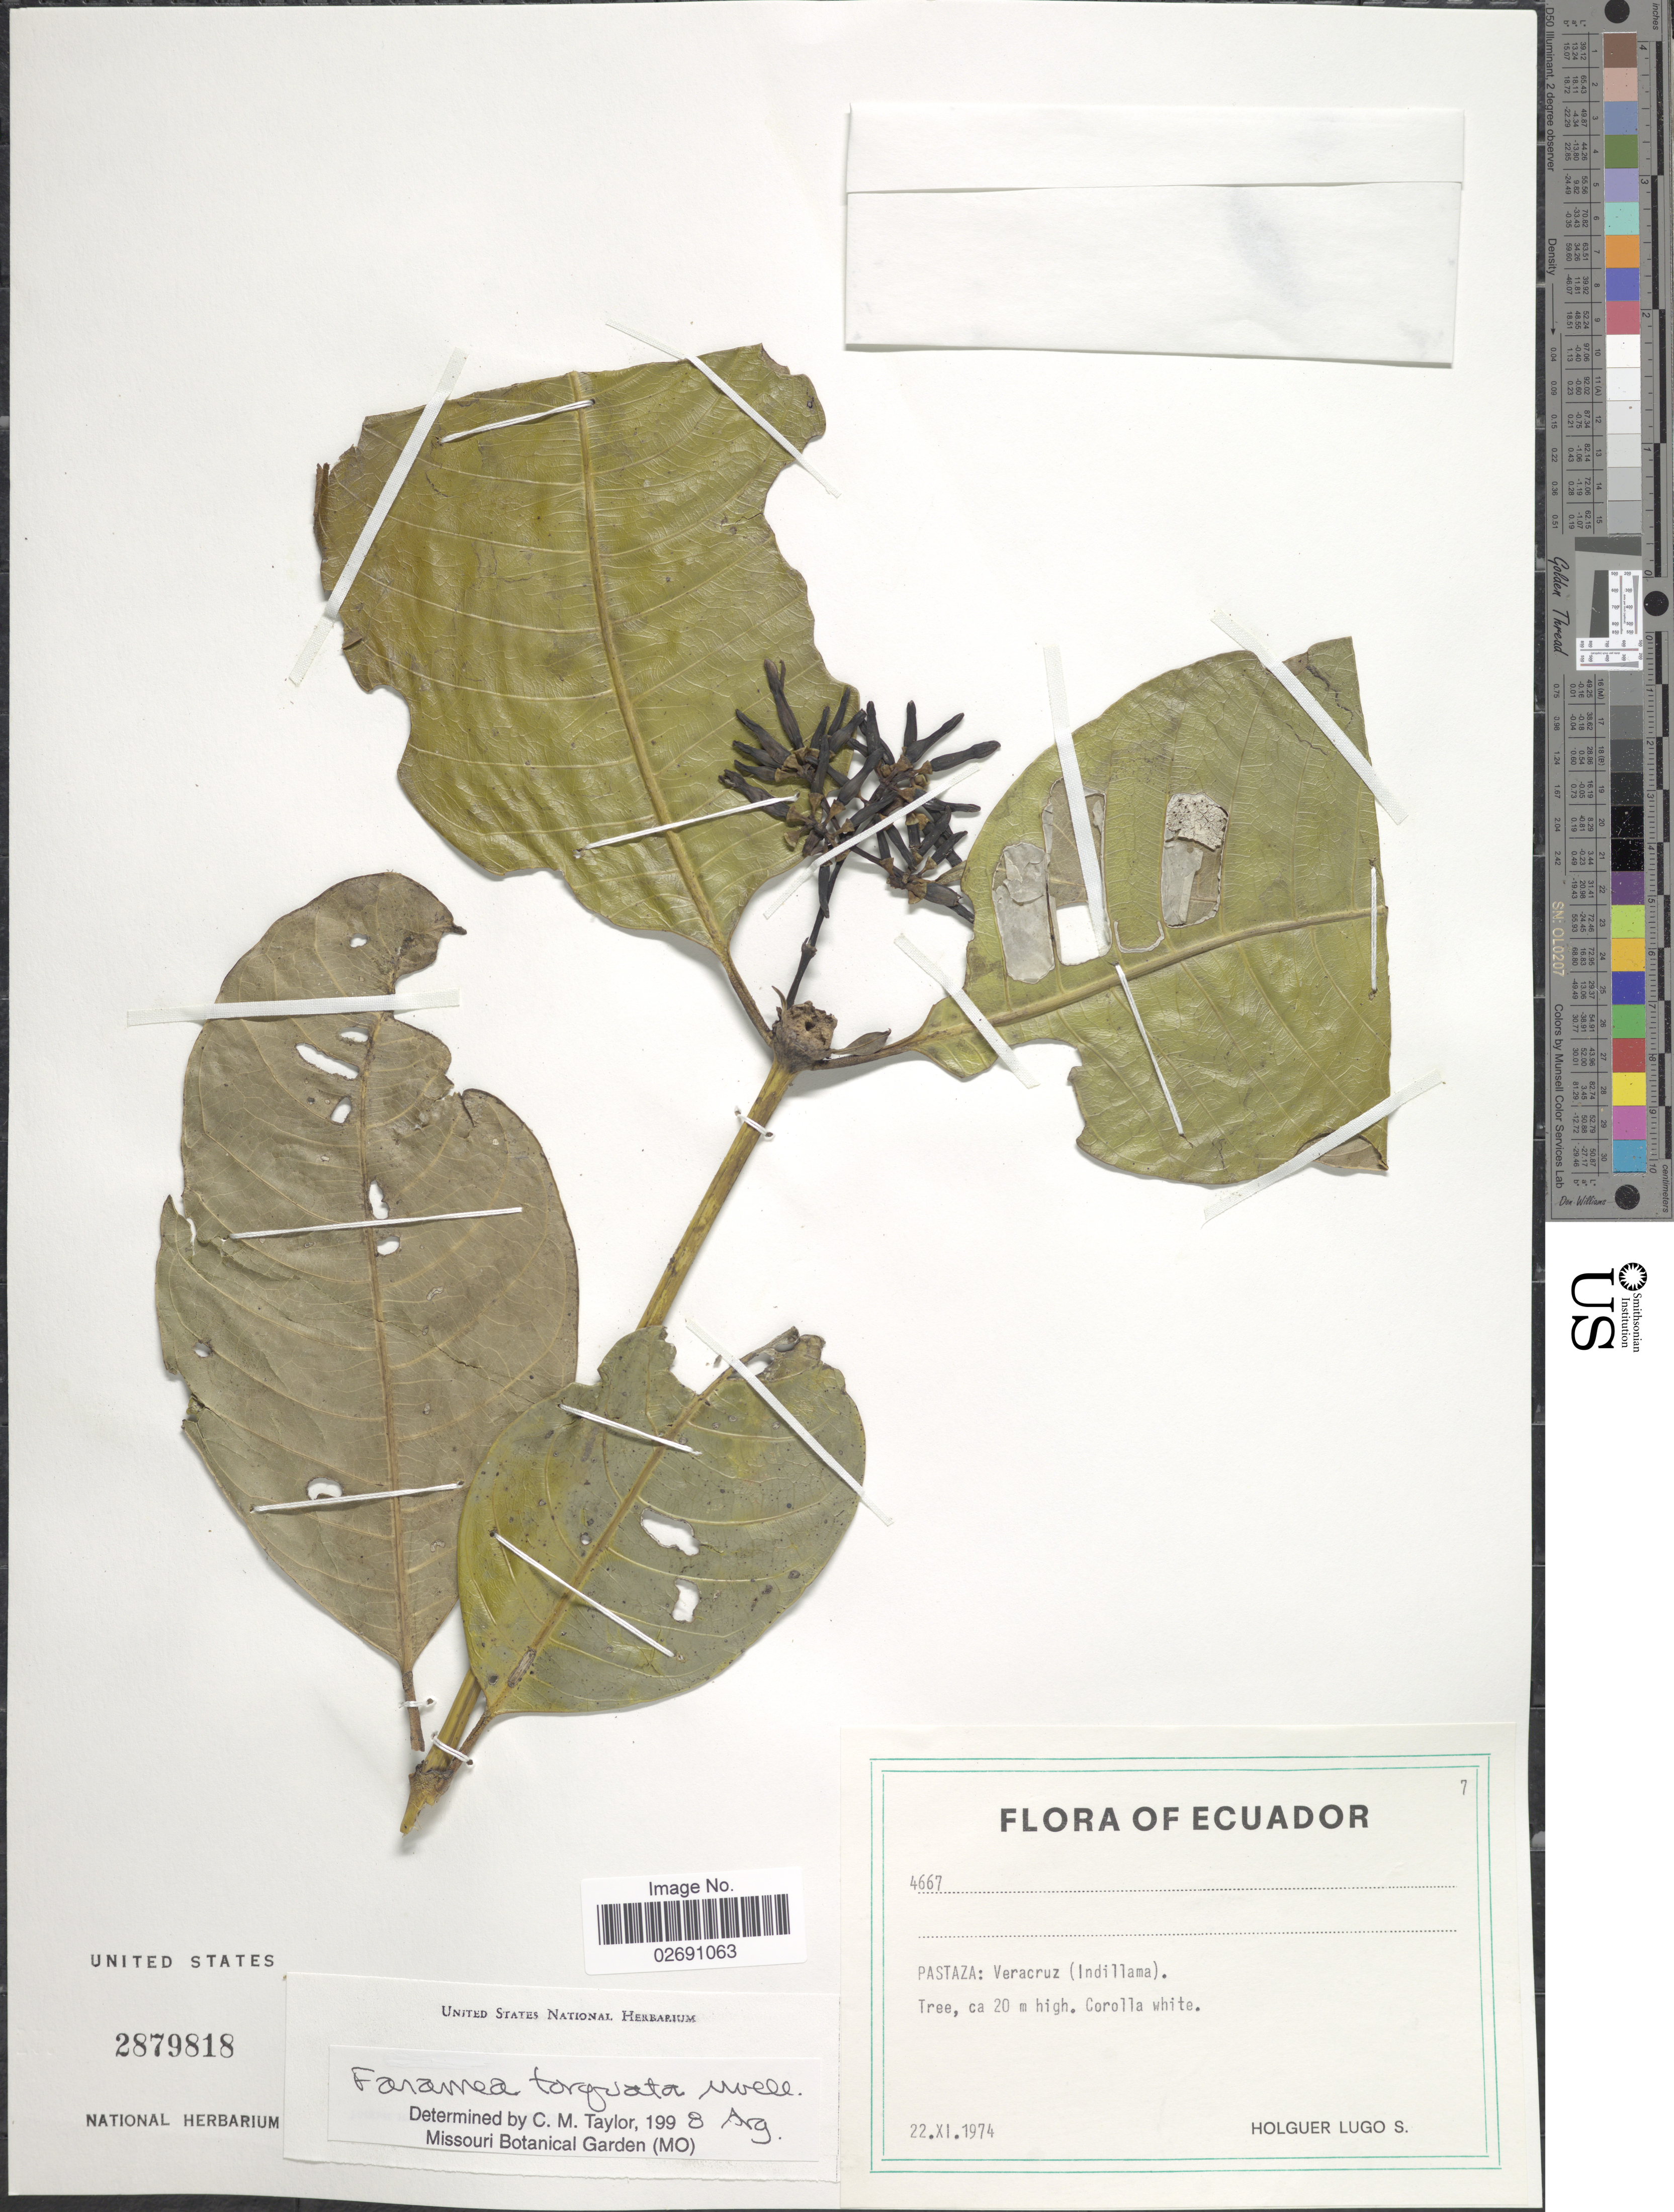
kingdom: Plantae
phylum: Tracheophyta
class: Magnoliopsida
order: Gentianales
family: Rubiaceae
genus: Faramea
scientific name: Faramea torquata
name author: Müll. Arg.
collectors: H. Lugo S.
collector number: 4667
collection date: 1974-11-21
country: Ecuador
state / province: Pastaza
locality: Veracruz (Indillama)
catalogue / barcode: US 2879818